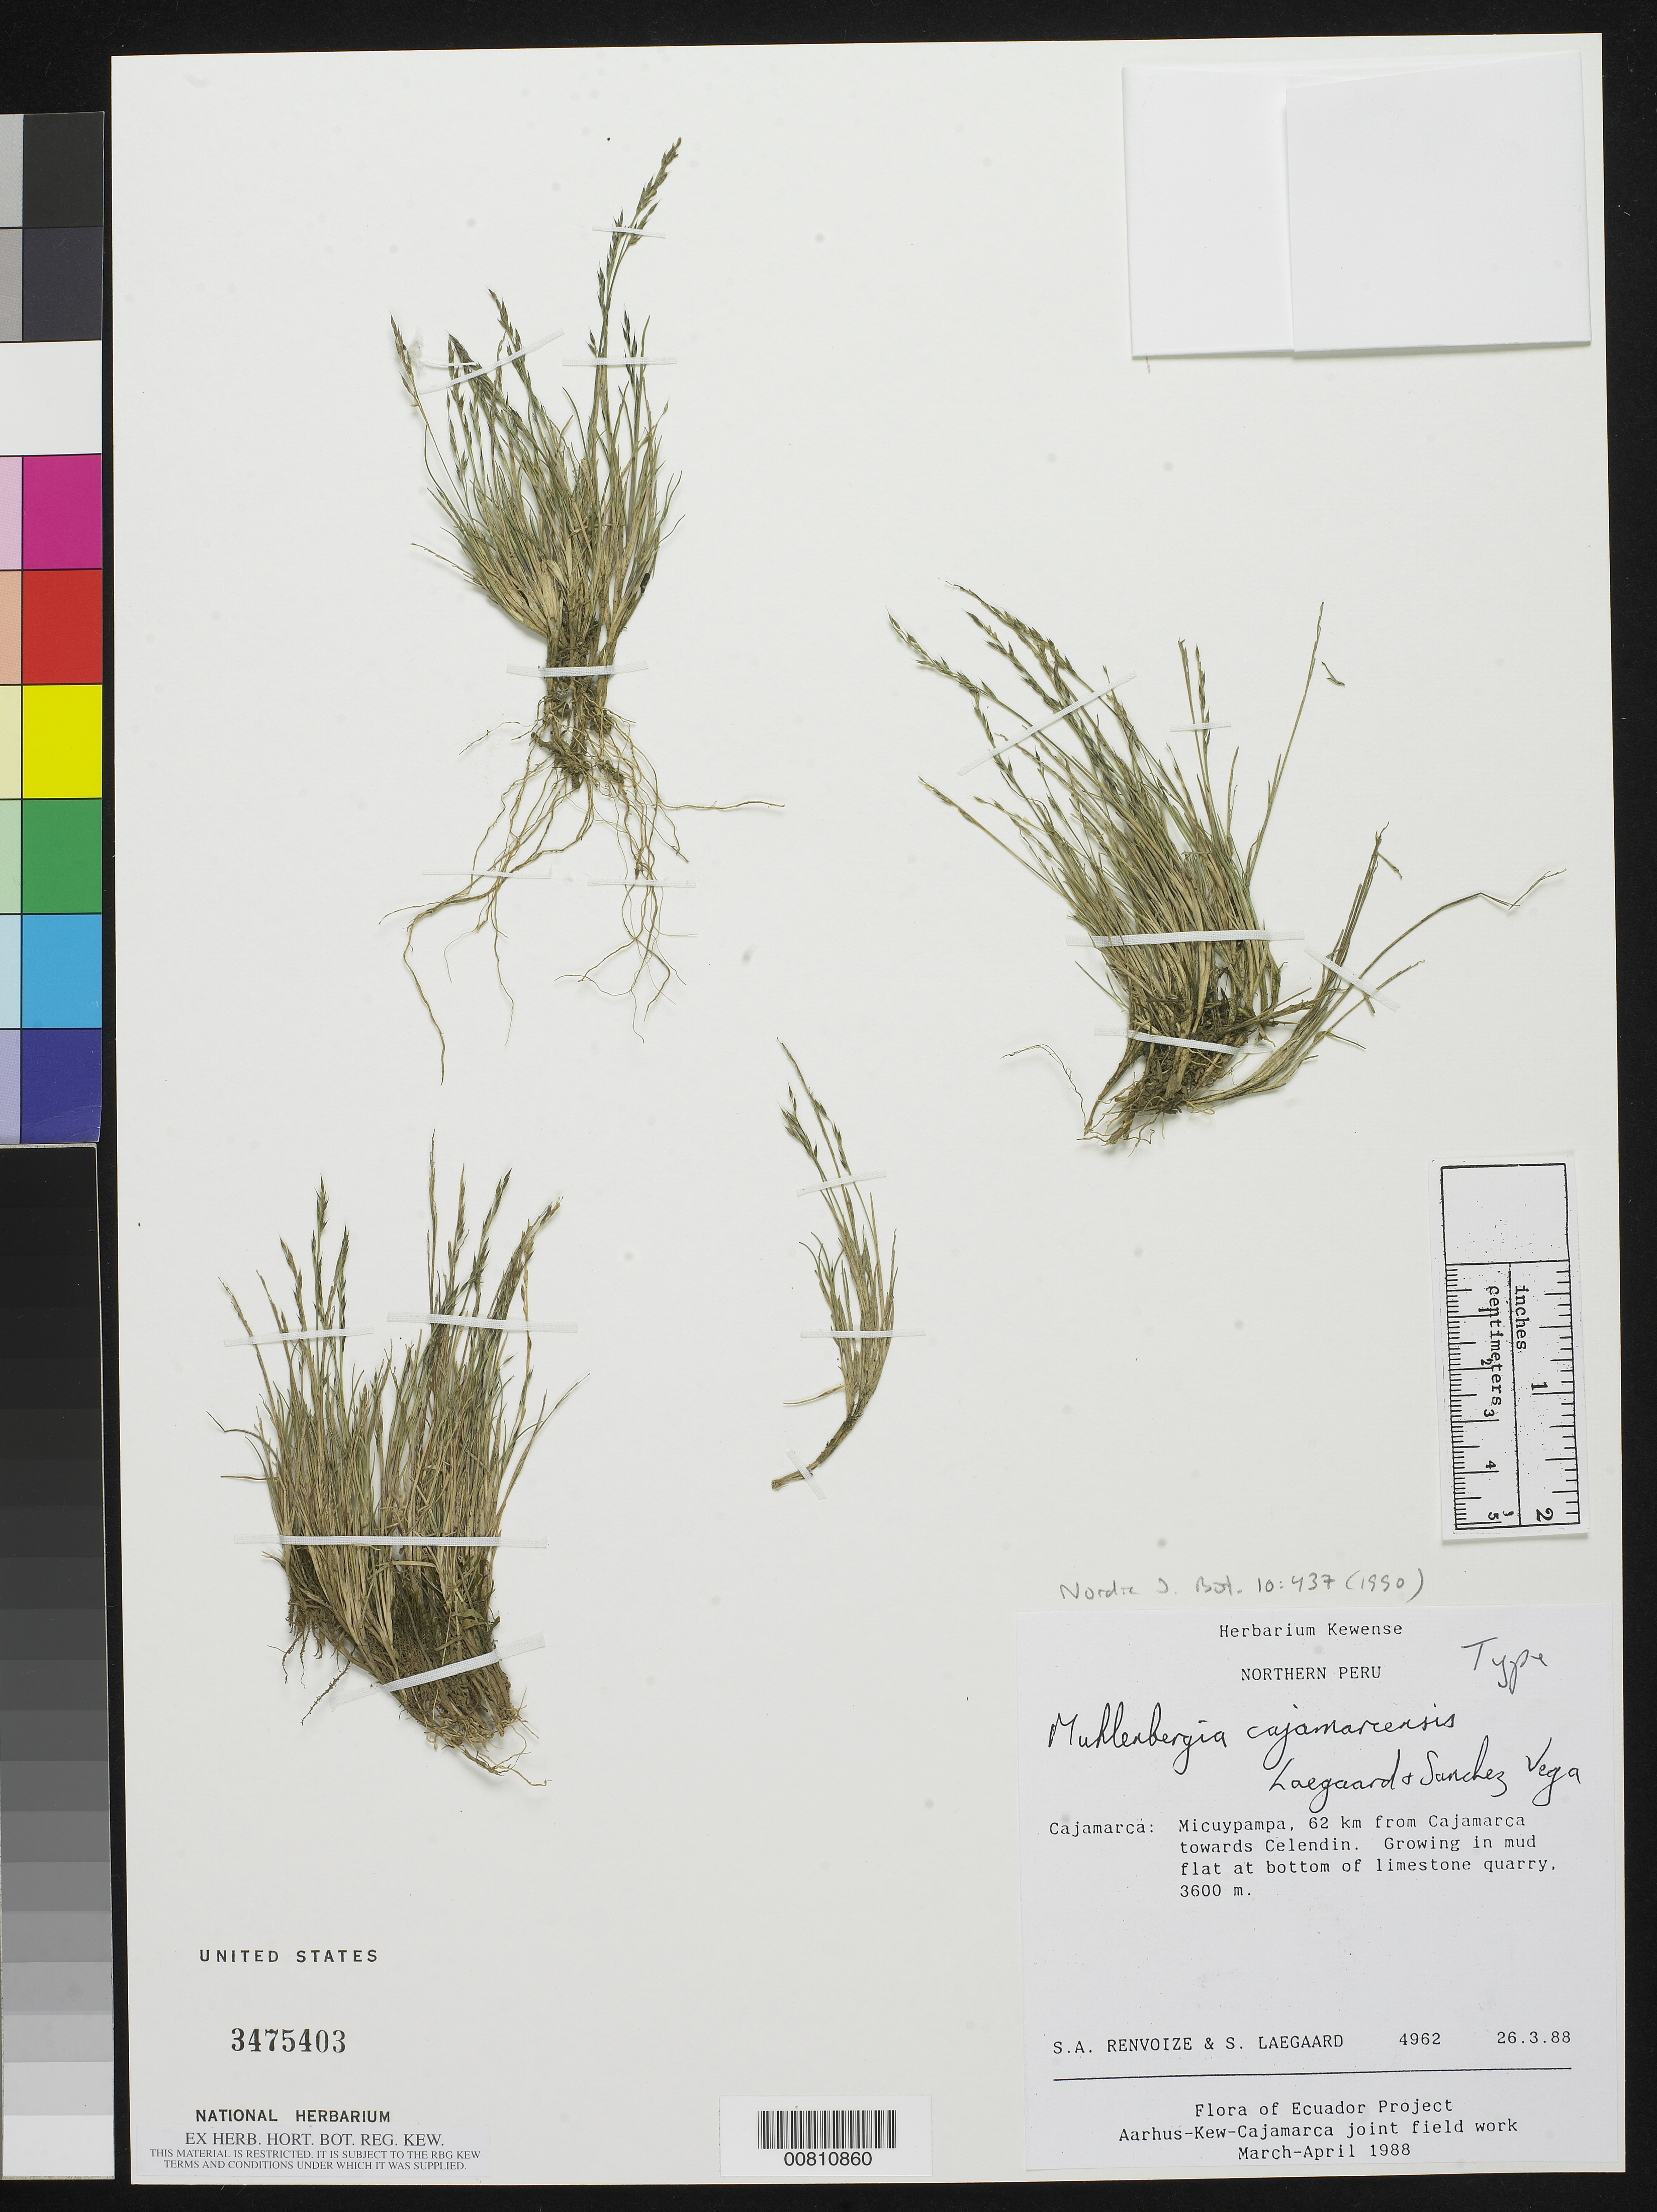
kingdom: Plantae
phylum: Tracheophyta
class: Liliopsida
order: Poales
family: Poaceae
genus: Muhlenbergia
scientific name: Muhlenbergia caxamarcensis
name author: Lægaard & Sánchez Vega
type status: Isotype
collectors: S. A. Renvoize & S. Lægaard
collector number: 4962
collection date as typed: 26 Mar 1988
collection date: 1988-03-26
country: Peru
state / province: Cajamarca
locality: Cajamarca: Micuypampa, 62 km from Cajamarca towards Celendin.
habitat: Growing in mud flat at bottom of limestone quarry.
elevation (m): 3600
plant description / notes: Holotype at PCUN.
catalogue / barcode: US 3475403